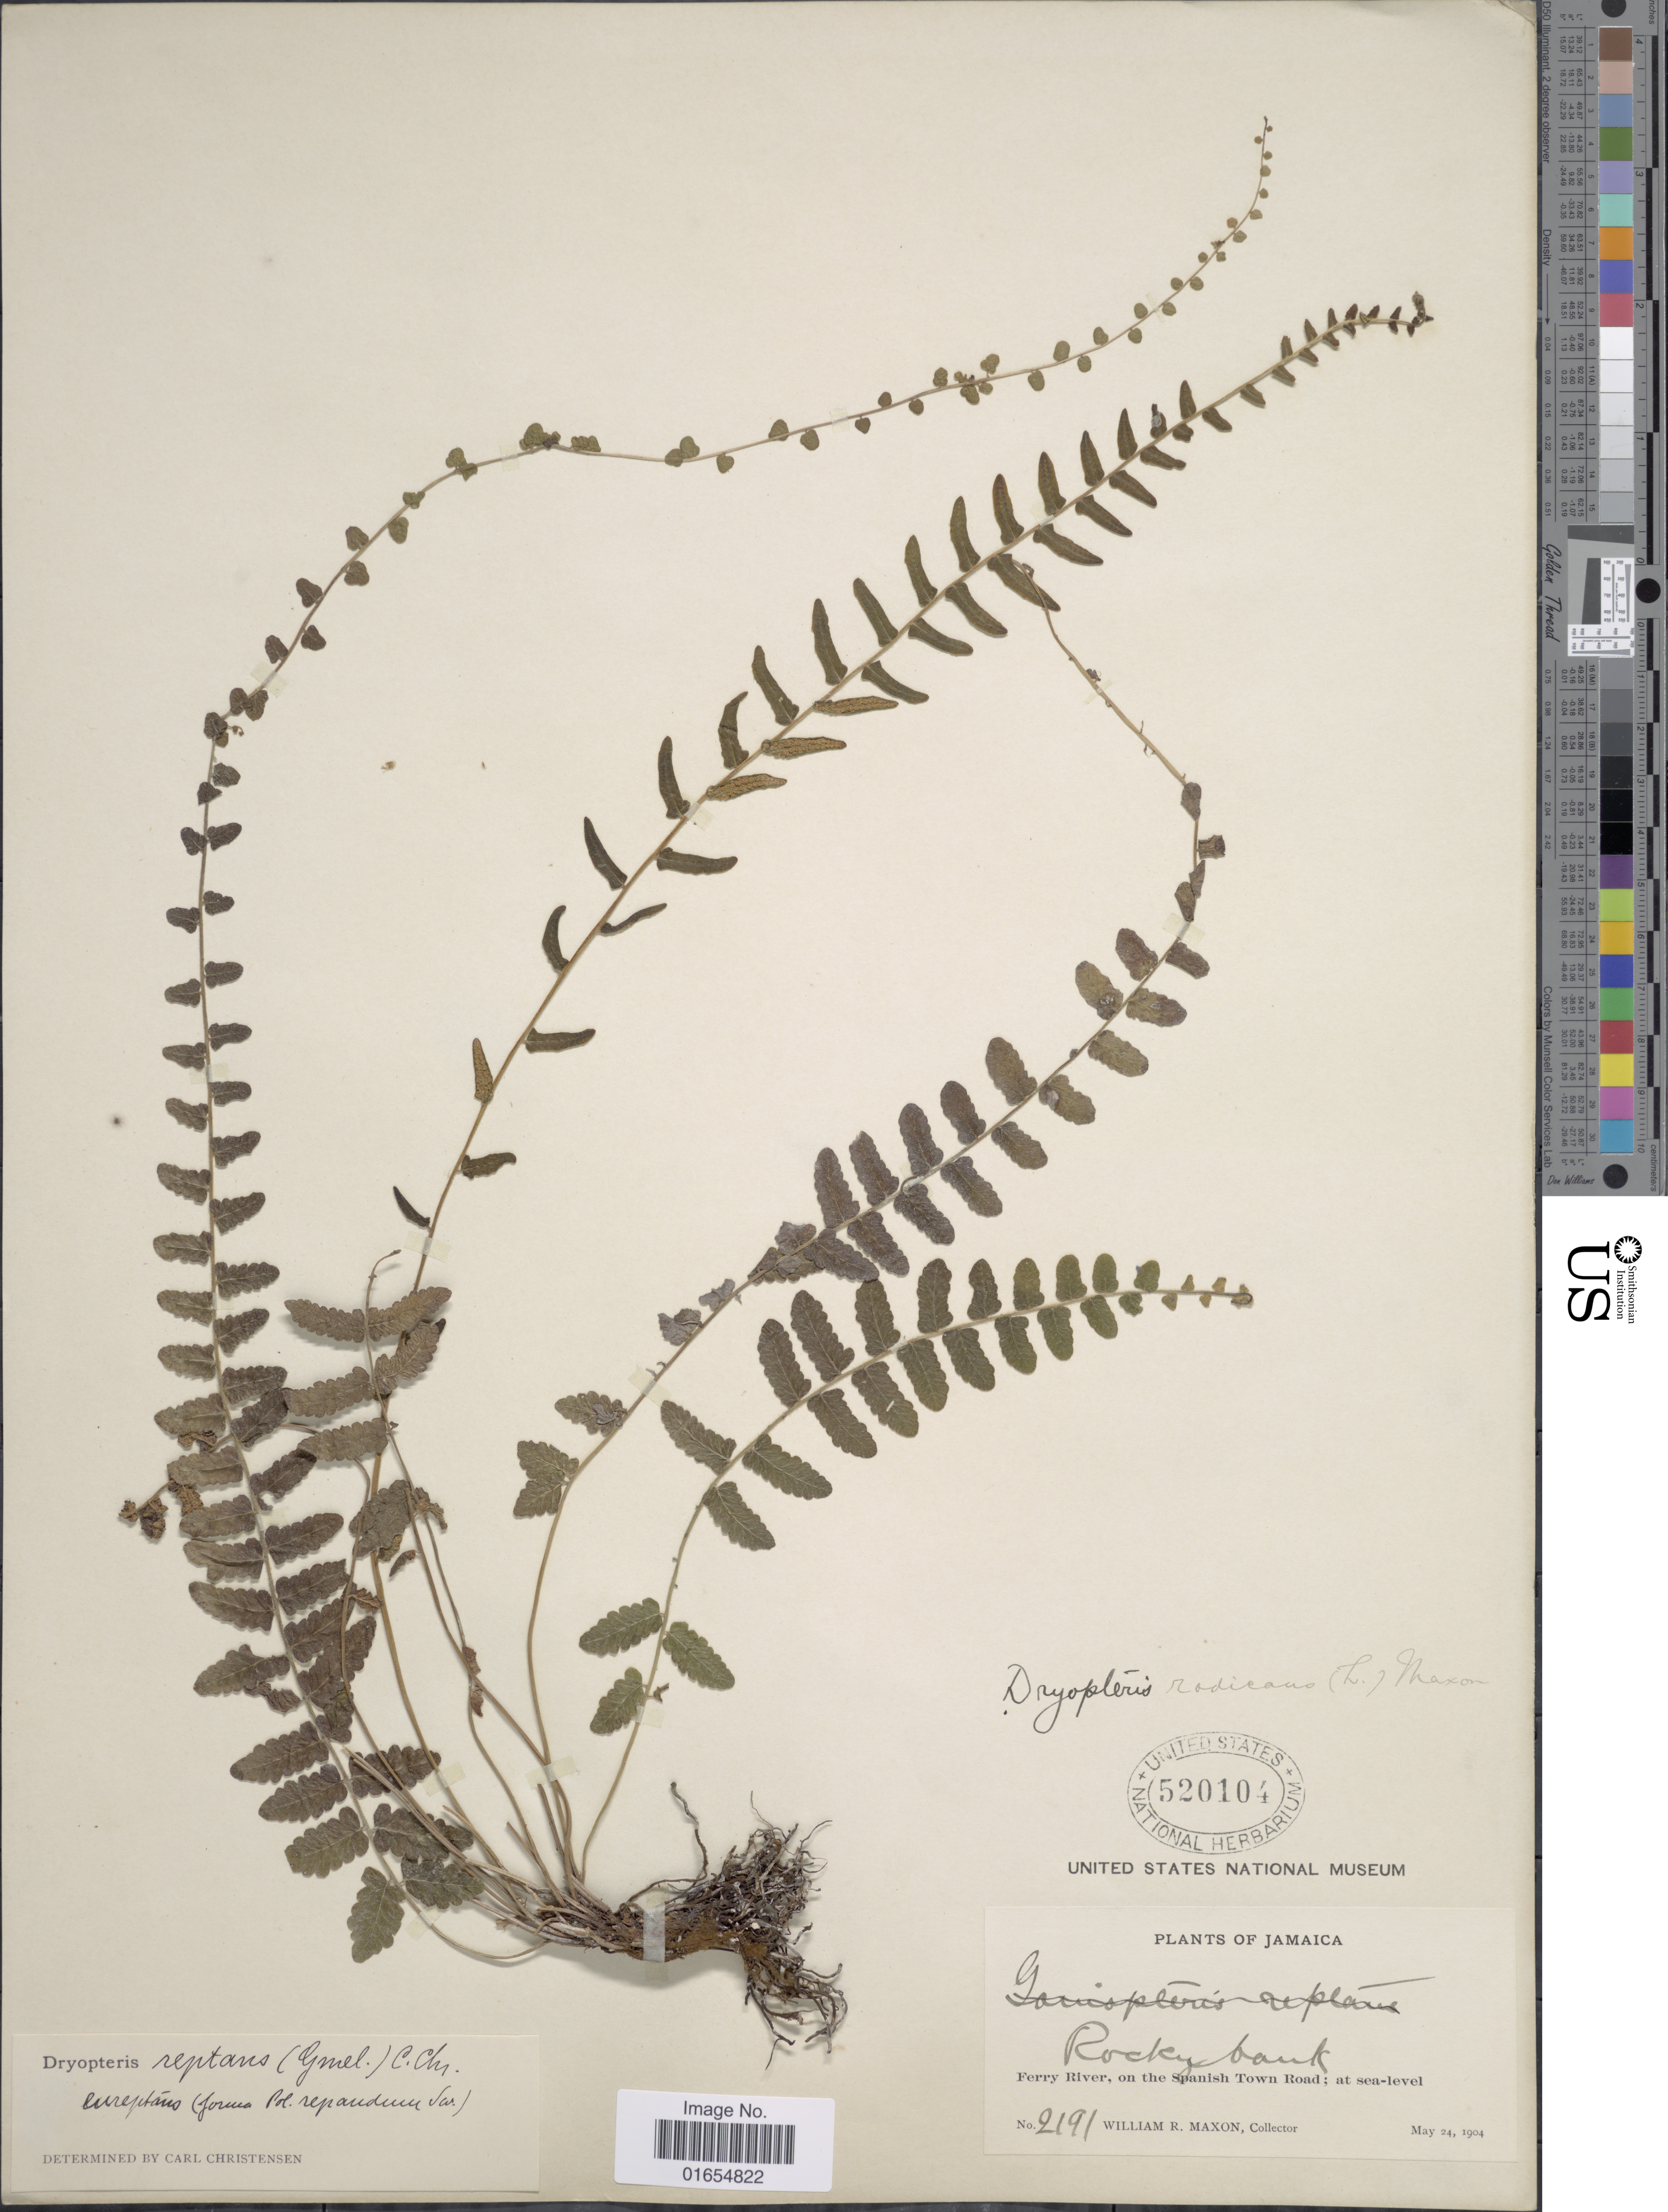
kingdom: Plantae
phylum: Tracheophyta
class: Polypodiopsida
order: Polypodiales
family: Thelypteridaceae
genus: Goniopteris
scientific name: Goniopteris reptans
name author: (J.F. Gmel.) C. Presl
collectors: W. R. Maxon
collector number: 2191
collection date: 1904-05-24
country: Jamaica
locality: Ferry River, on the Spanish Town Road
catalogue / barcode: US 520104